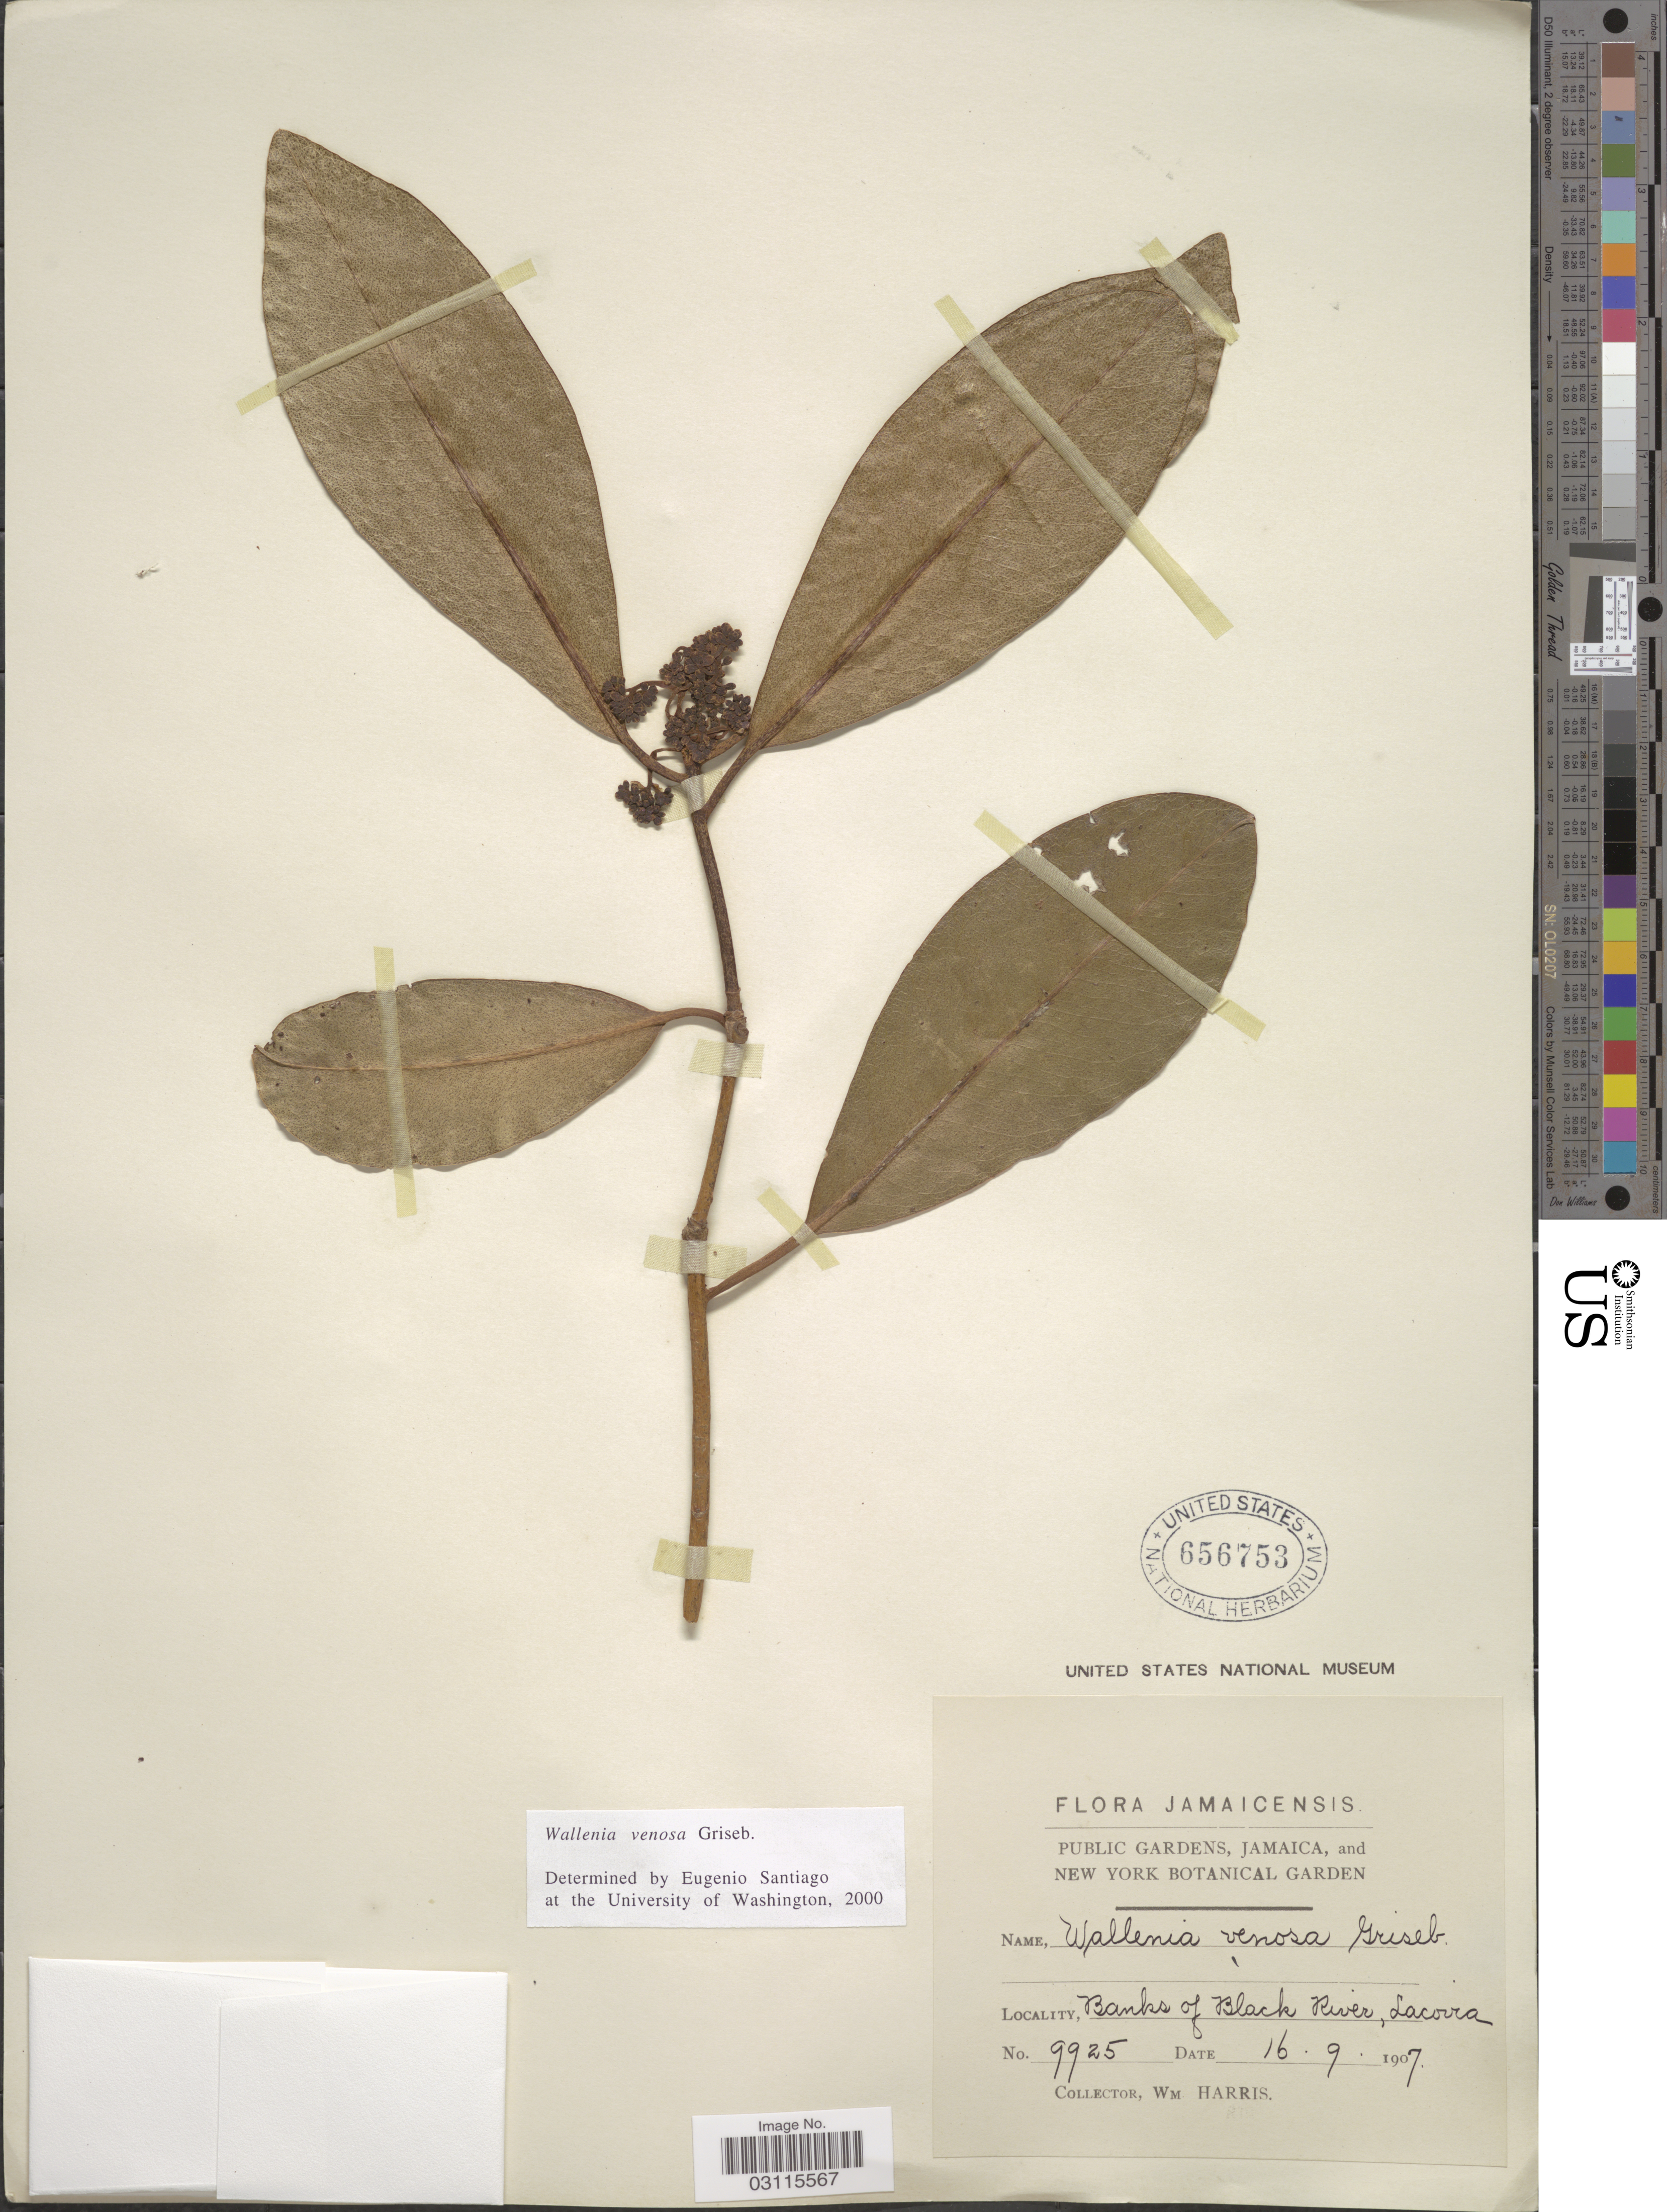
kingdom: Plantae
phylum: Tracheophyta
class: Magnoliopsida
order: Ericales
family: Primulaceae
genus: Wallenia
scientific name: Wallenia venosa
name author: Griseb.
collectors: W. H. Harris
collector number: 9925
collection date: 1907-09-16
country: Jamaica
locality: Banks of Black River, Lacovia.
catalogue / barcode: US 656753